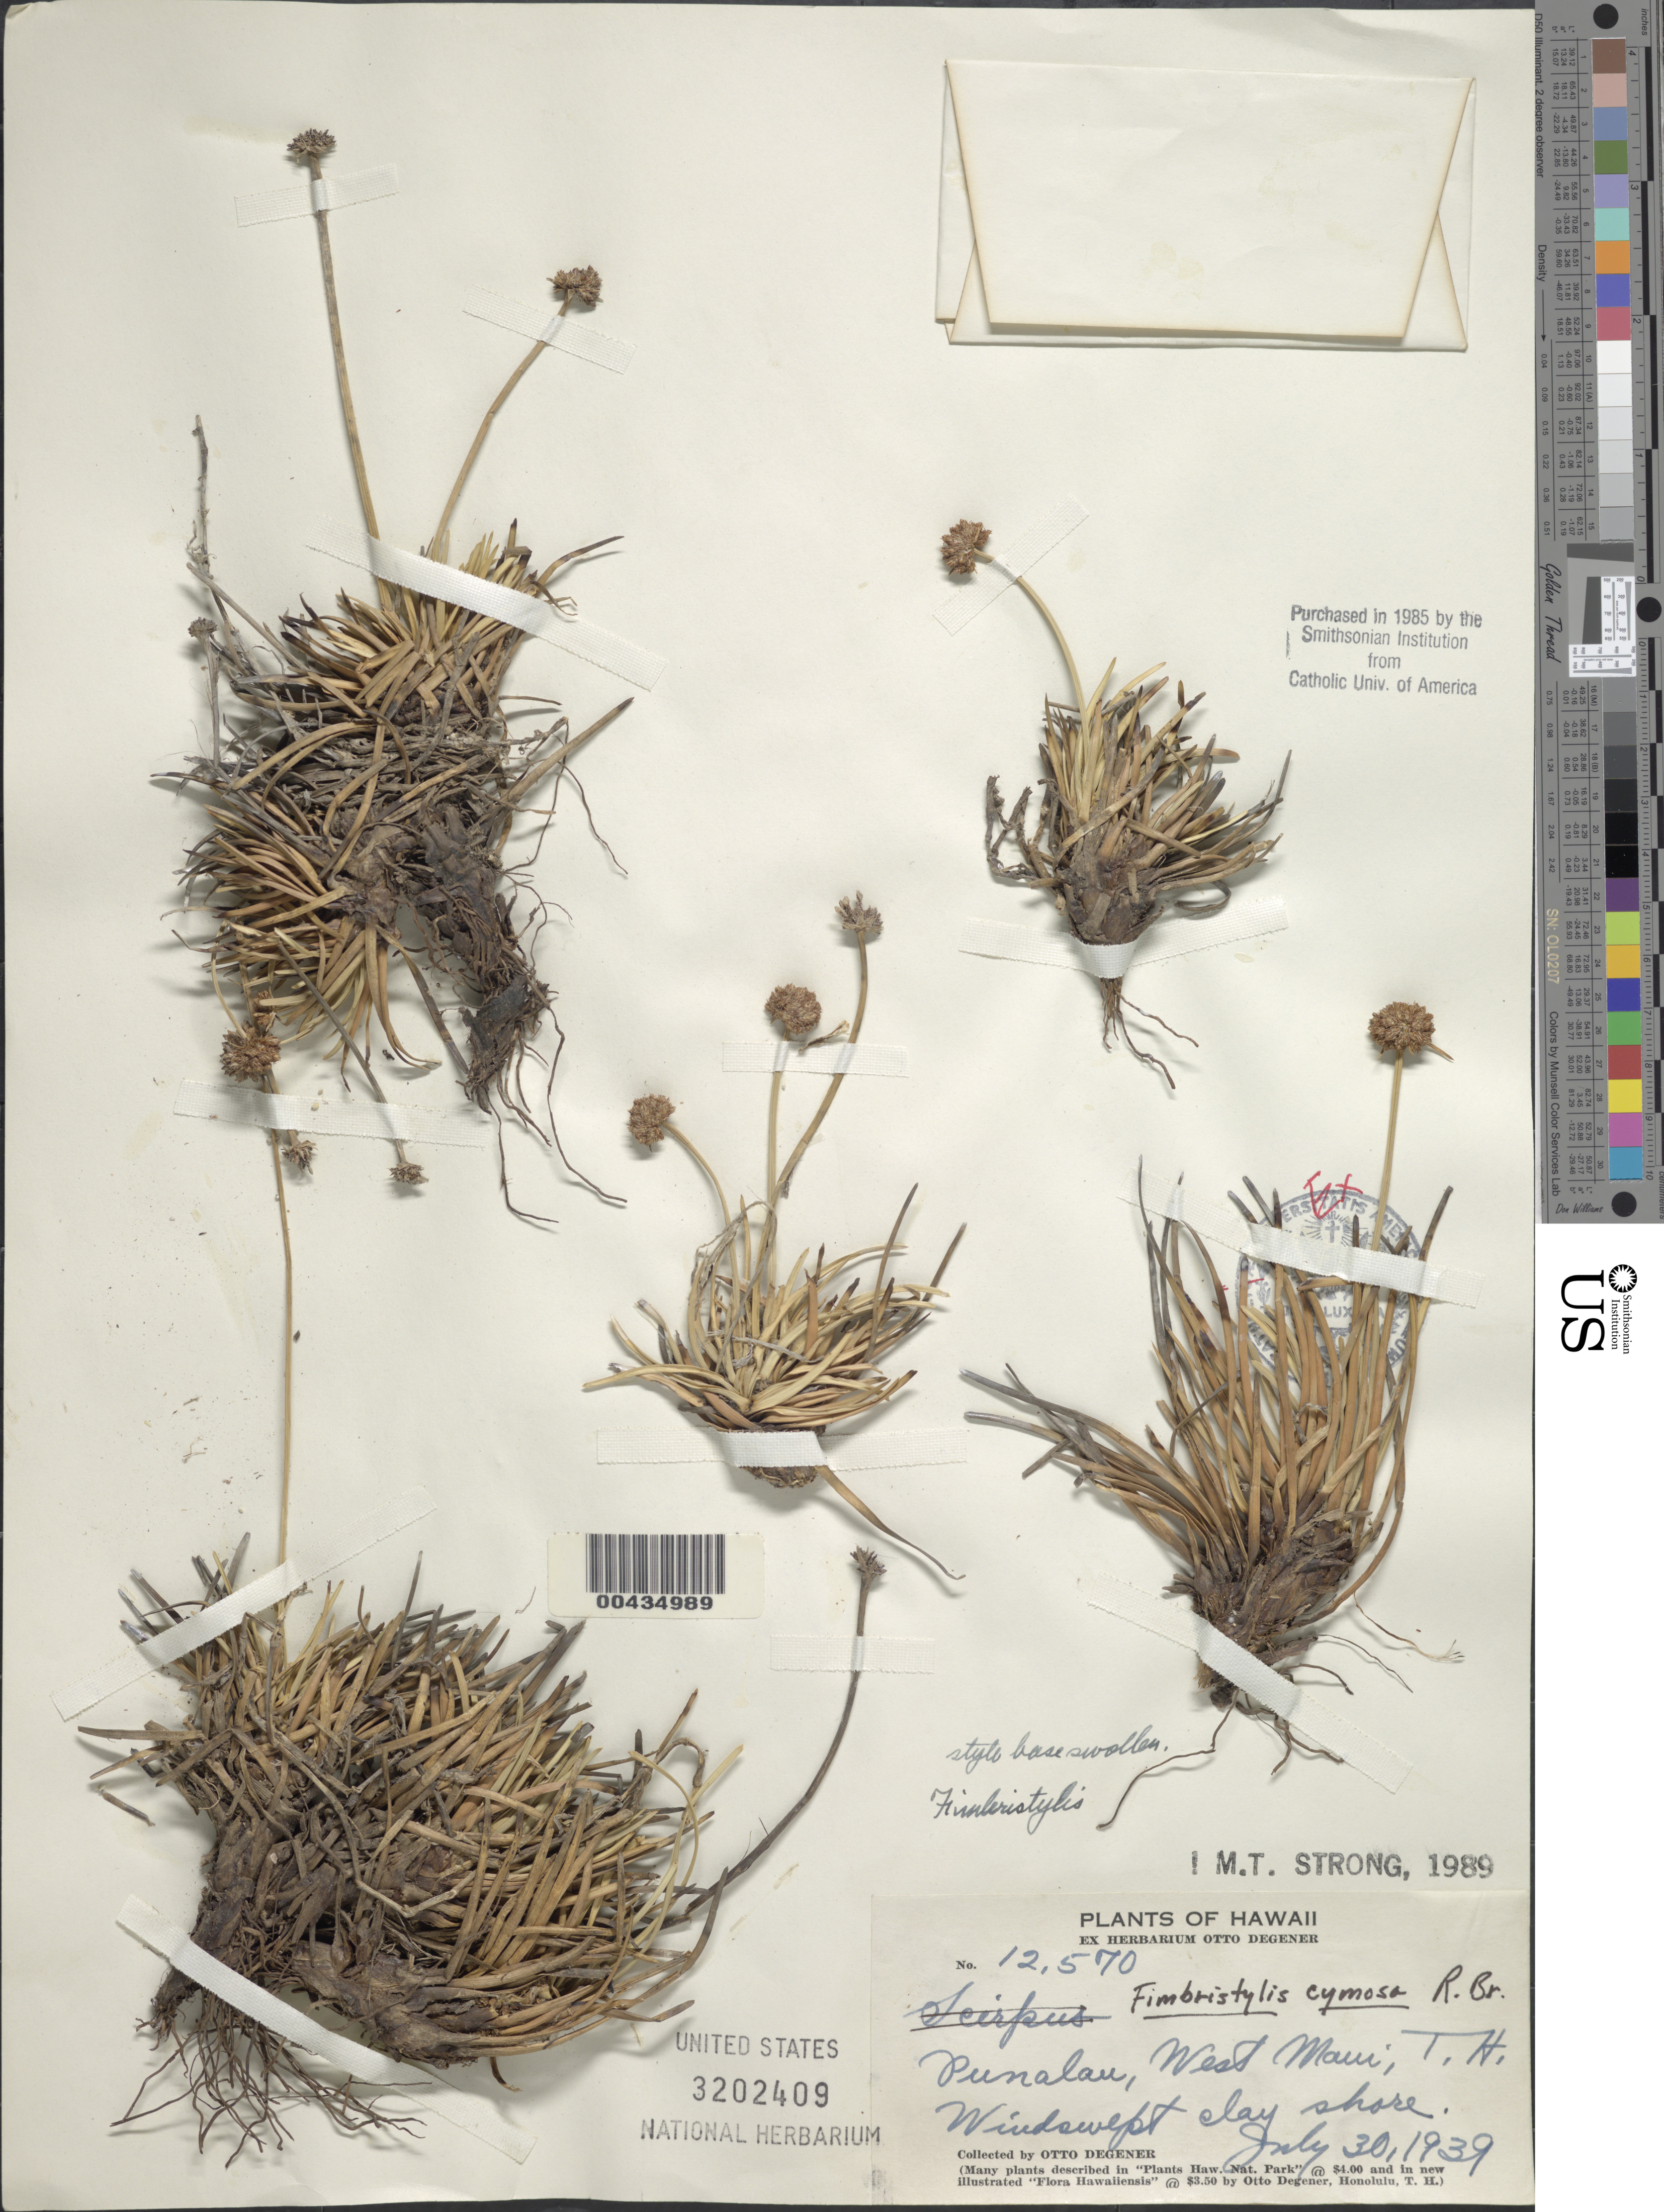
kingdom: Plantae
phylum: Tracheophyta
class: Liliopsida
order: Poales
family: Cyperaceae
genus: Fimbristylis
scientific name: Fimbristylis cymosa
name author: R. Br.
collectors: O. Degener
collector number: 12570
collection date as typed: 30 Jul 1939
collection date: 1939-07-30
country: United States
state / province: Hawaii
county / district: Maui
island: Maui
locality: Punalau, West Maui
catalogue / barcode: US 3202409